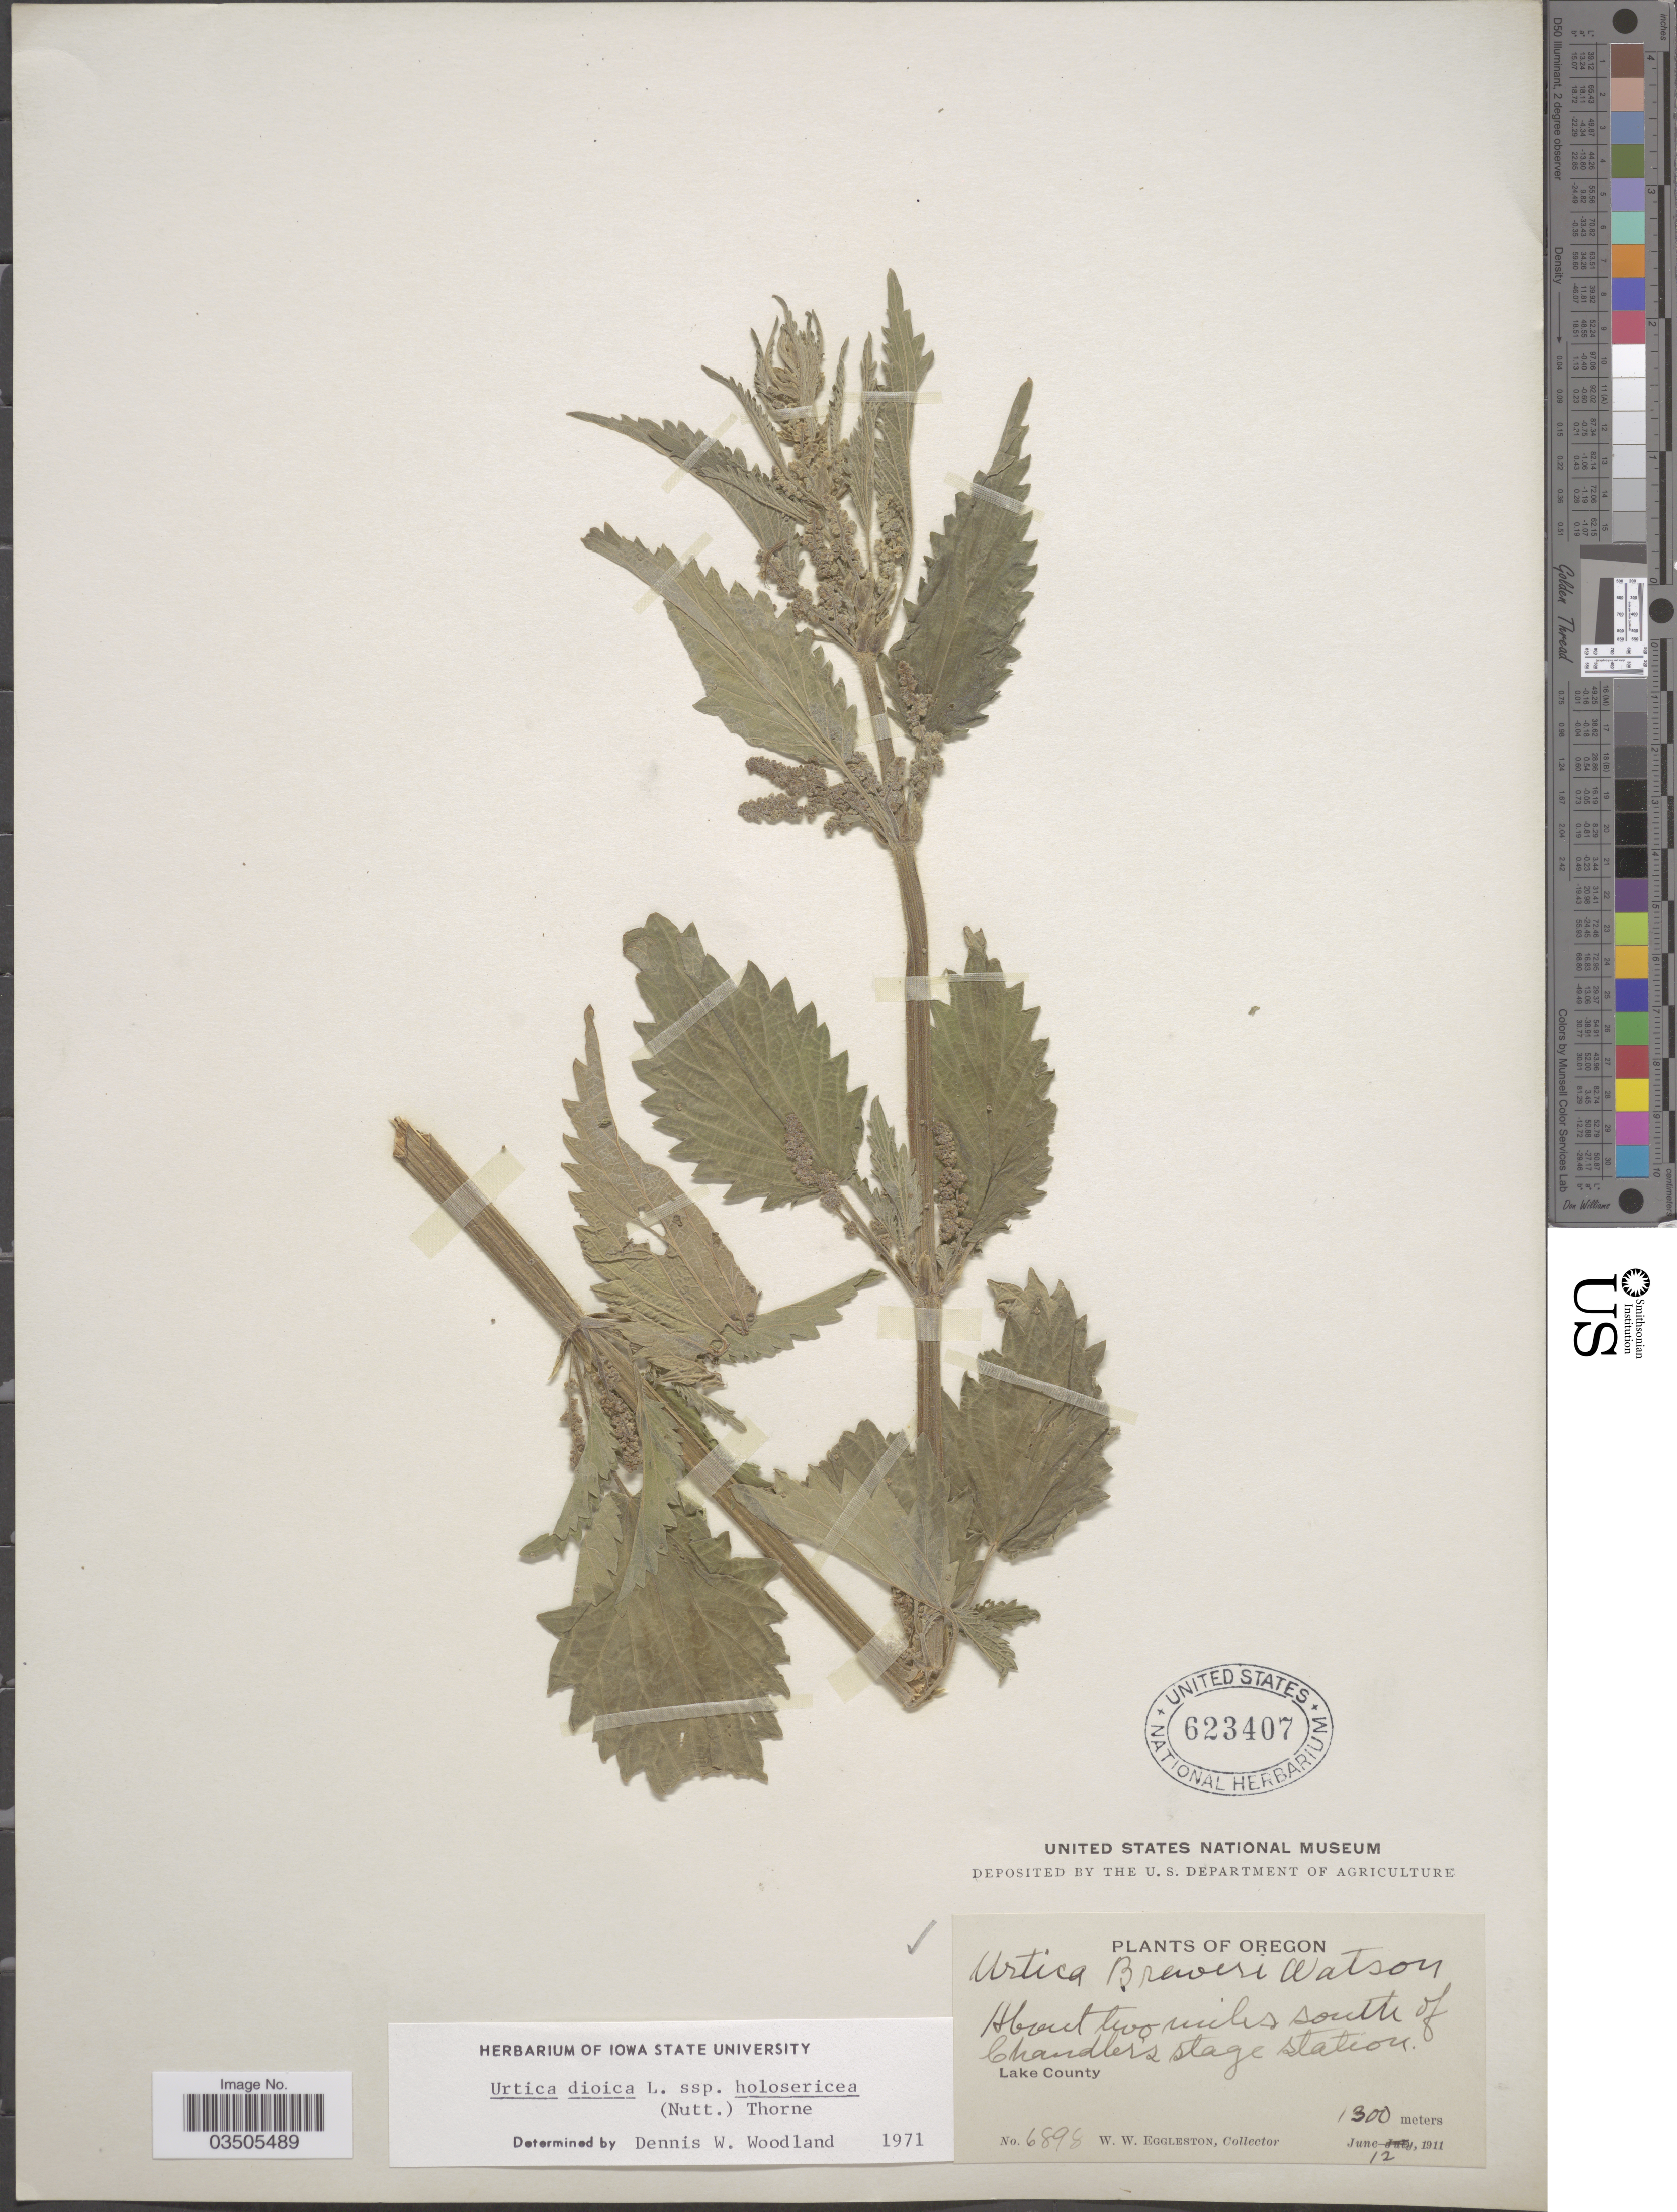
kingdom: Plantae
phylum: Tracheophyta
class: Magnoliopsida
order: Rosales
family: Urticaceae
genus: Urtica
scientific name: Urtica dioica subsp. holosericea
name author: (Nutt.) Thorne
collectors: W. W. Eggleston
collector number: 6898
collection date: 1911-06-12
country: United States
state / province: Oregon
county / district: Lake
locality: About two miles south of Chandler's stage station. Lake County.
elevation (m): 1300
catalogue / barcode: US 623407